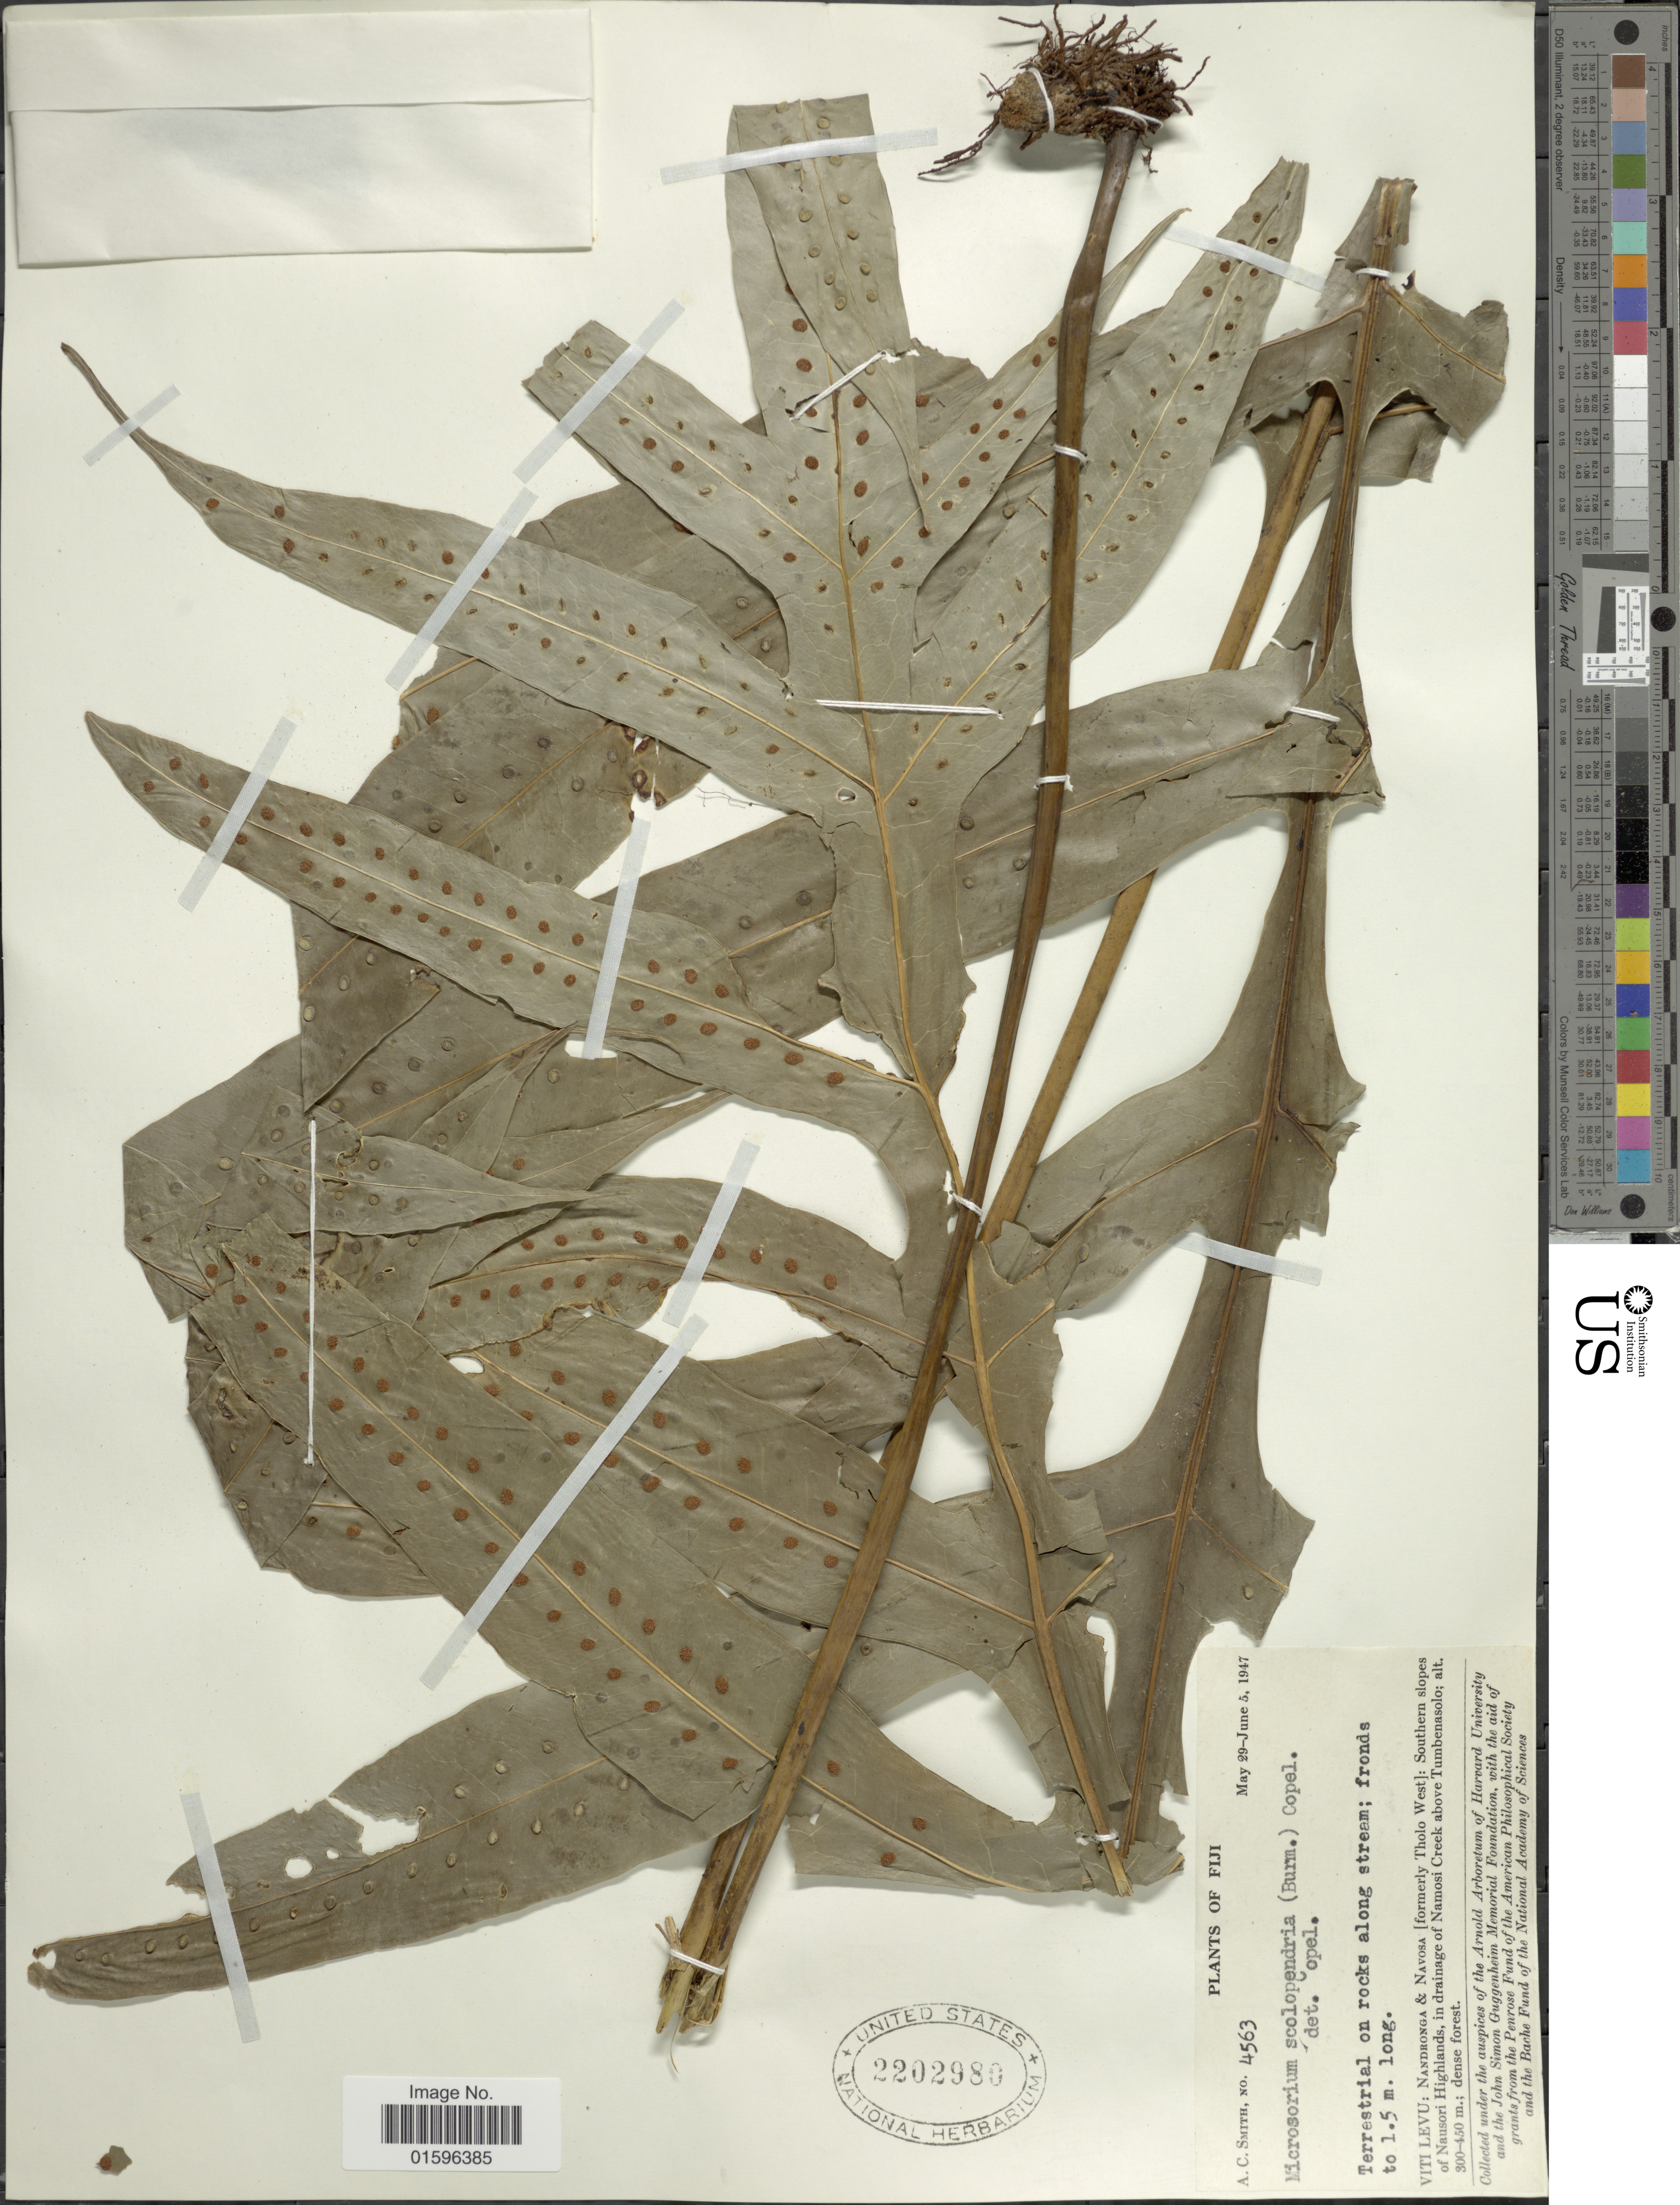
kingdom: Plantae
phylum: Tracheophyta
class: Polypodiopsida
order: Polypodiales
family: Polypodiaceae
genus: Polypodium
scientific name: Polypodium scolopendria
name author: Burm. f.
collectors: A. C. Smith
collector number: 4563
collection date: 1947-05-29/1947-06-05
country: Fiji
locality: Fiji, Viti Levu: Nandronga & Navosa (formerly Tholo North): Southern slopes of Nausori Highlands, in drainage of Namosi Creek above Tumbenasolo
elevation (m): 300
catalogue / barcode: US 2202980